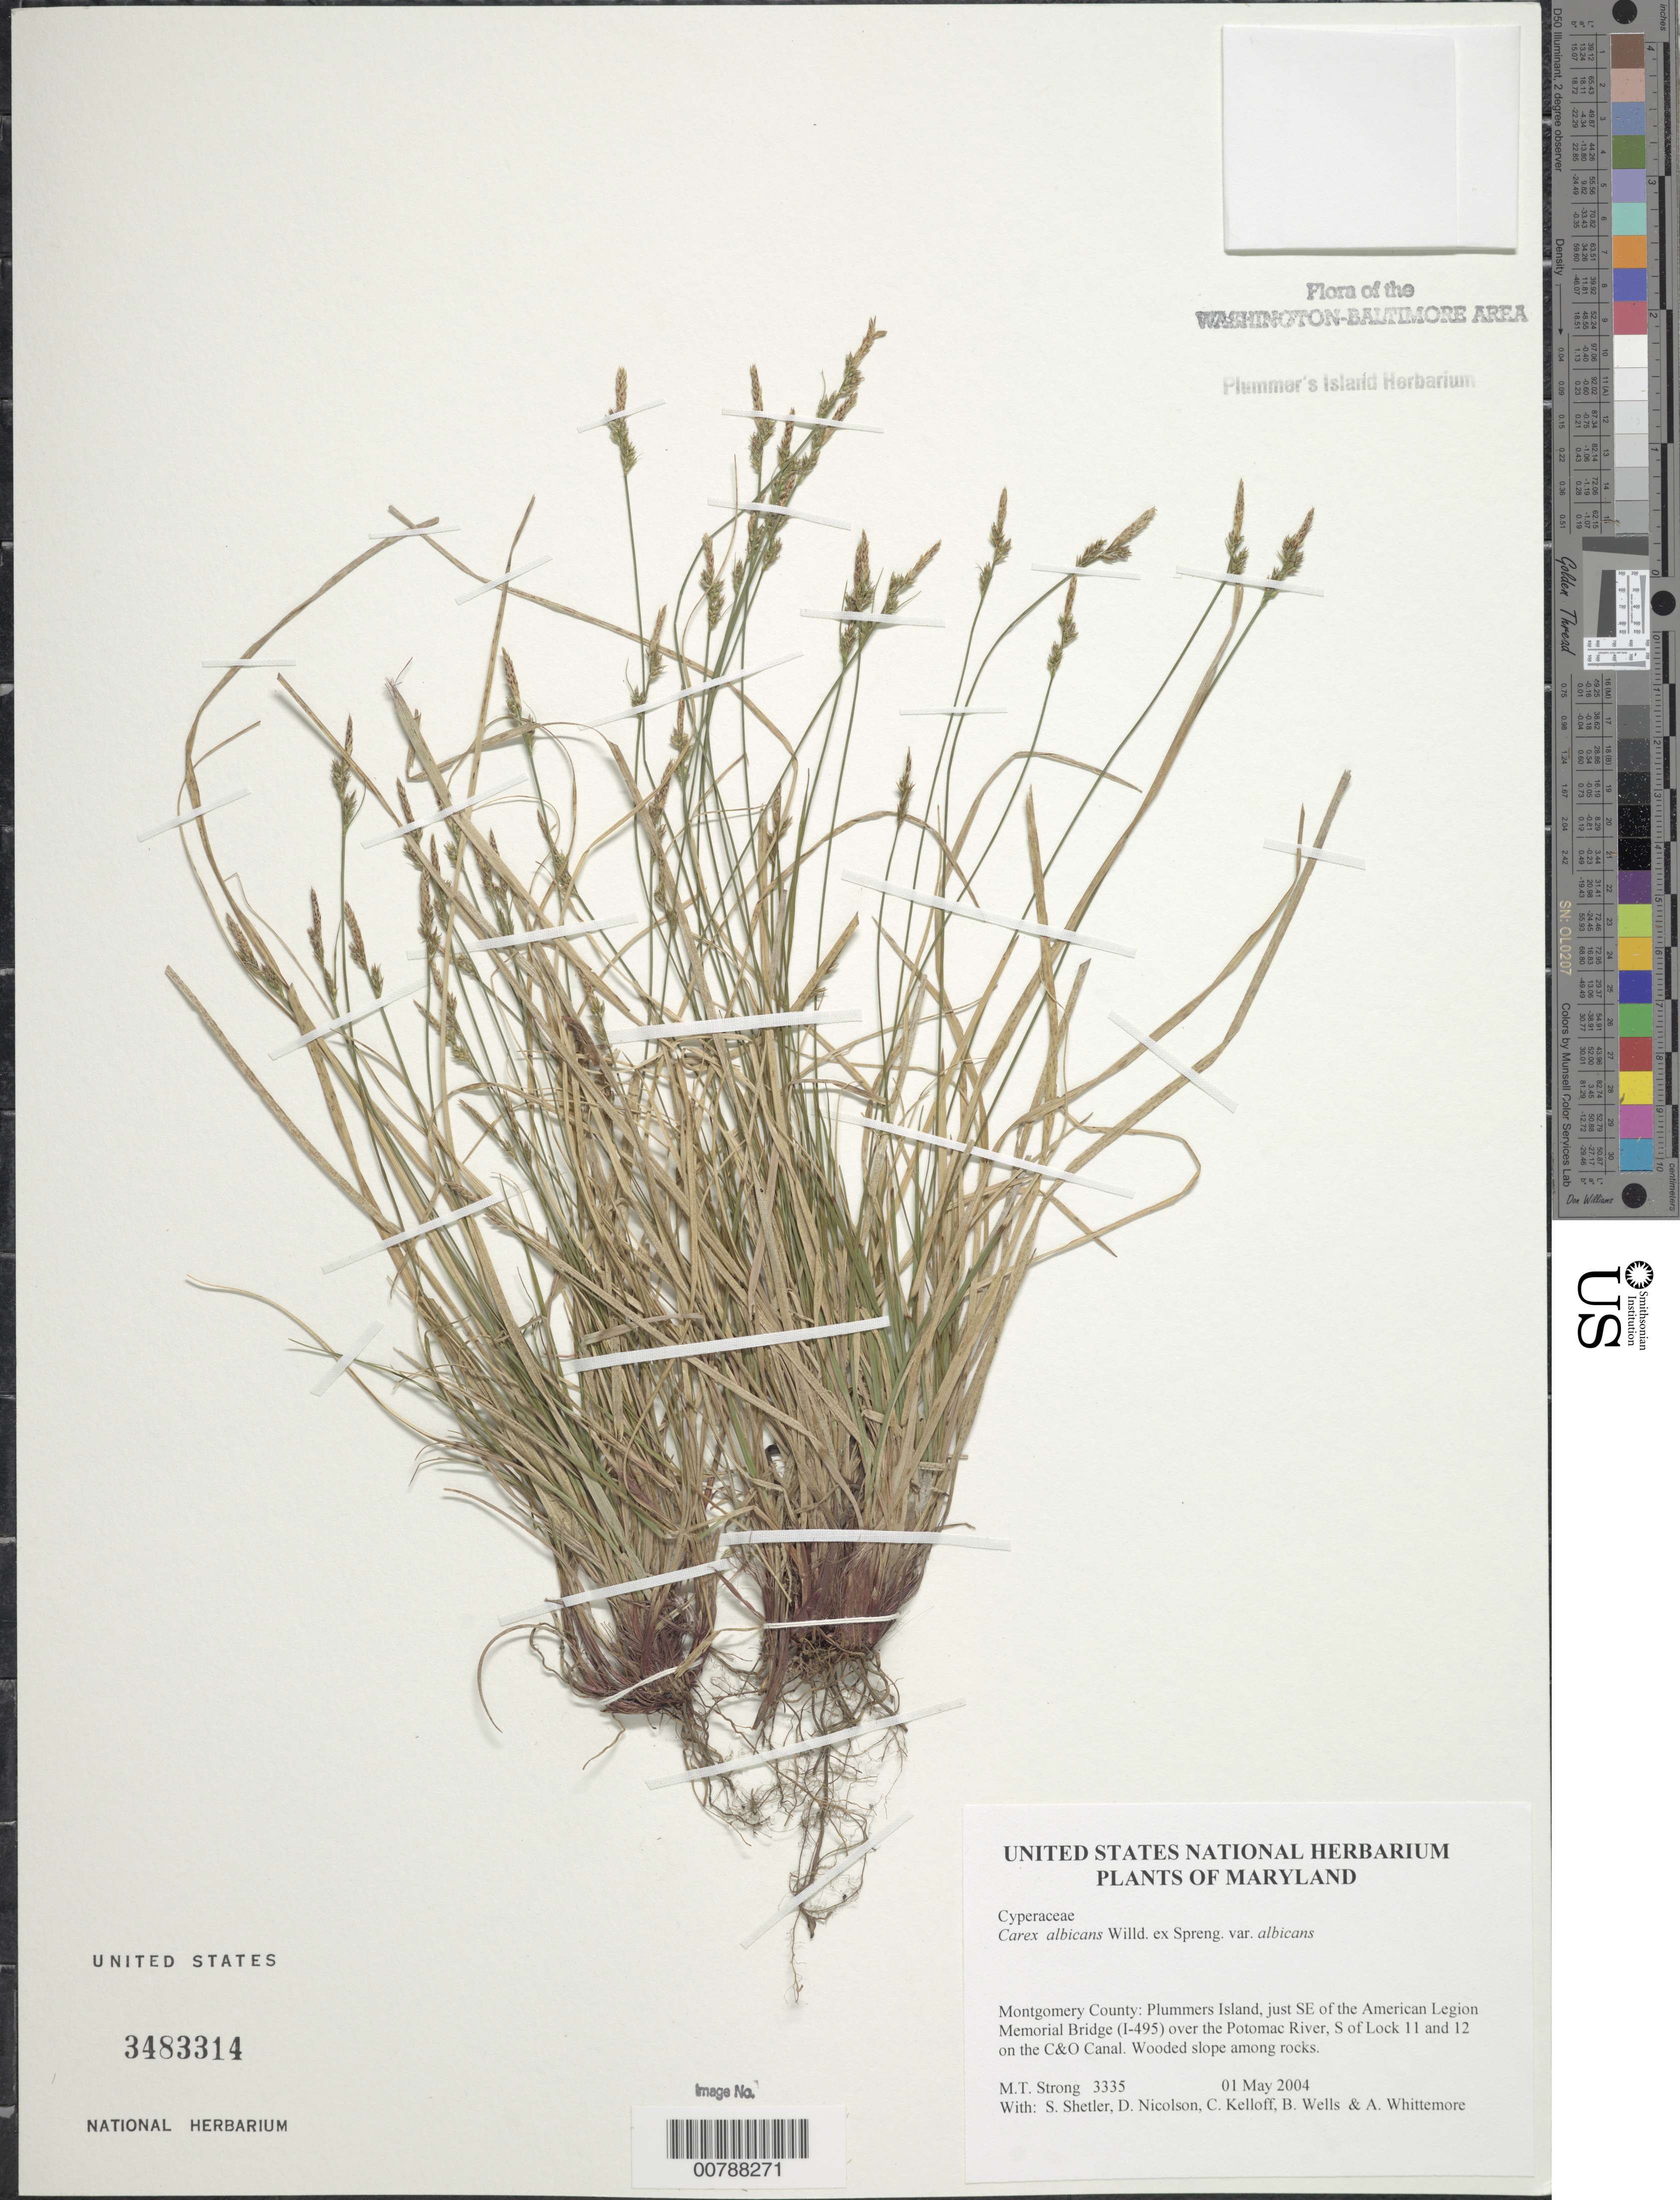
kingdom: Plantae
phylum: Tracheophyta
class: Liliopsida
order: Poales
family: Cyperaceae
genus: Carex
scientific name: Carex albicans var. albicans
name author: Willd. ex Spreng.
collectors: M. T. Strong, S. Shetler, D. H. Nicolson, C. L. Kelloff, B. Wells & A. Whittemore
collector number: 3335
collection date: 2004-05-01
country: United States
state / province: Maryland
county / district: Montgomery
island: Plummers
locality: Plummers Island, just SE of the American Legion Memorial Bridge (I-495) over the Potomac River, S of Lock 11 and 12 on the C&O Canal.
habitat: Wooded slope among rocks.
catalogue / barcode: US 3483314